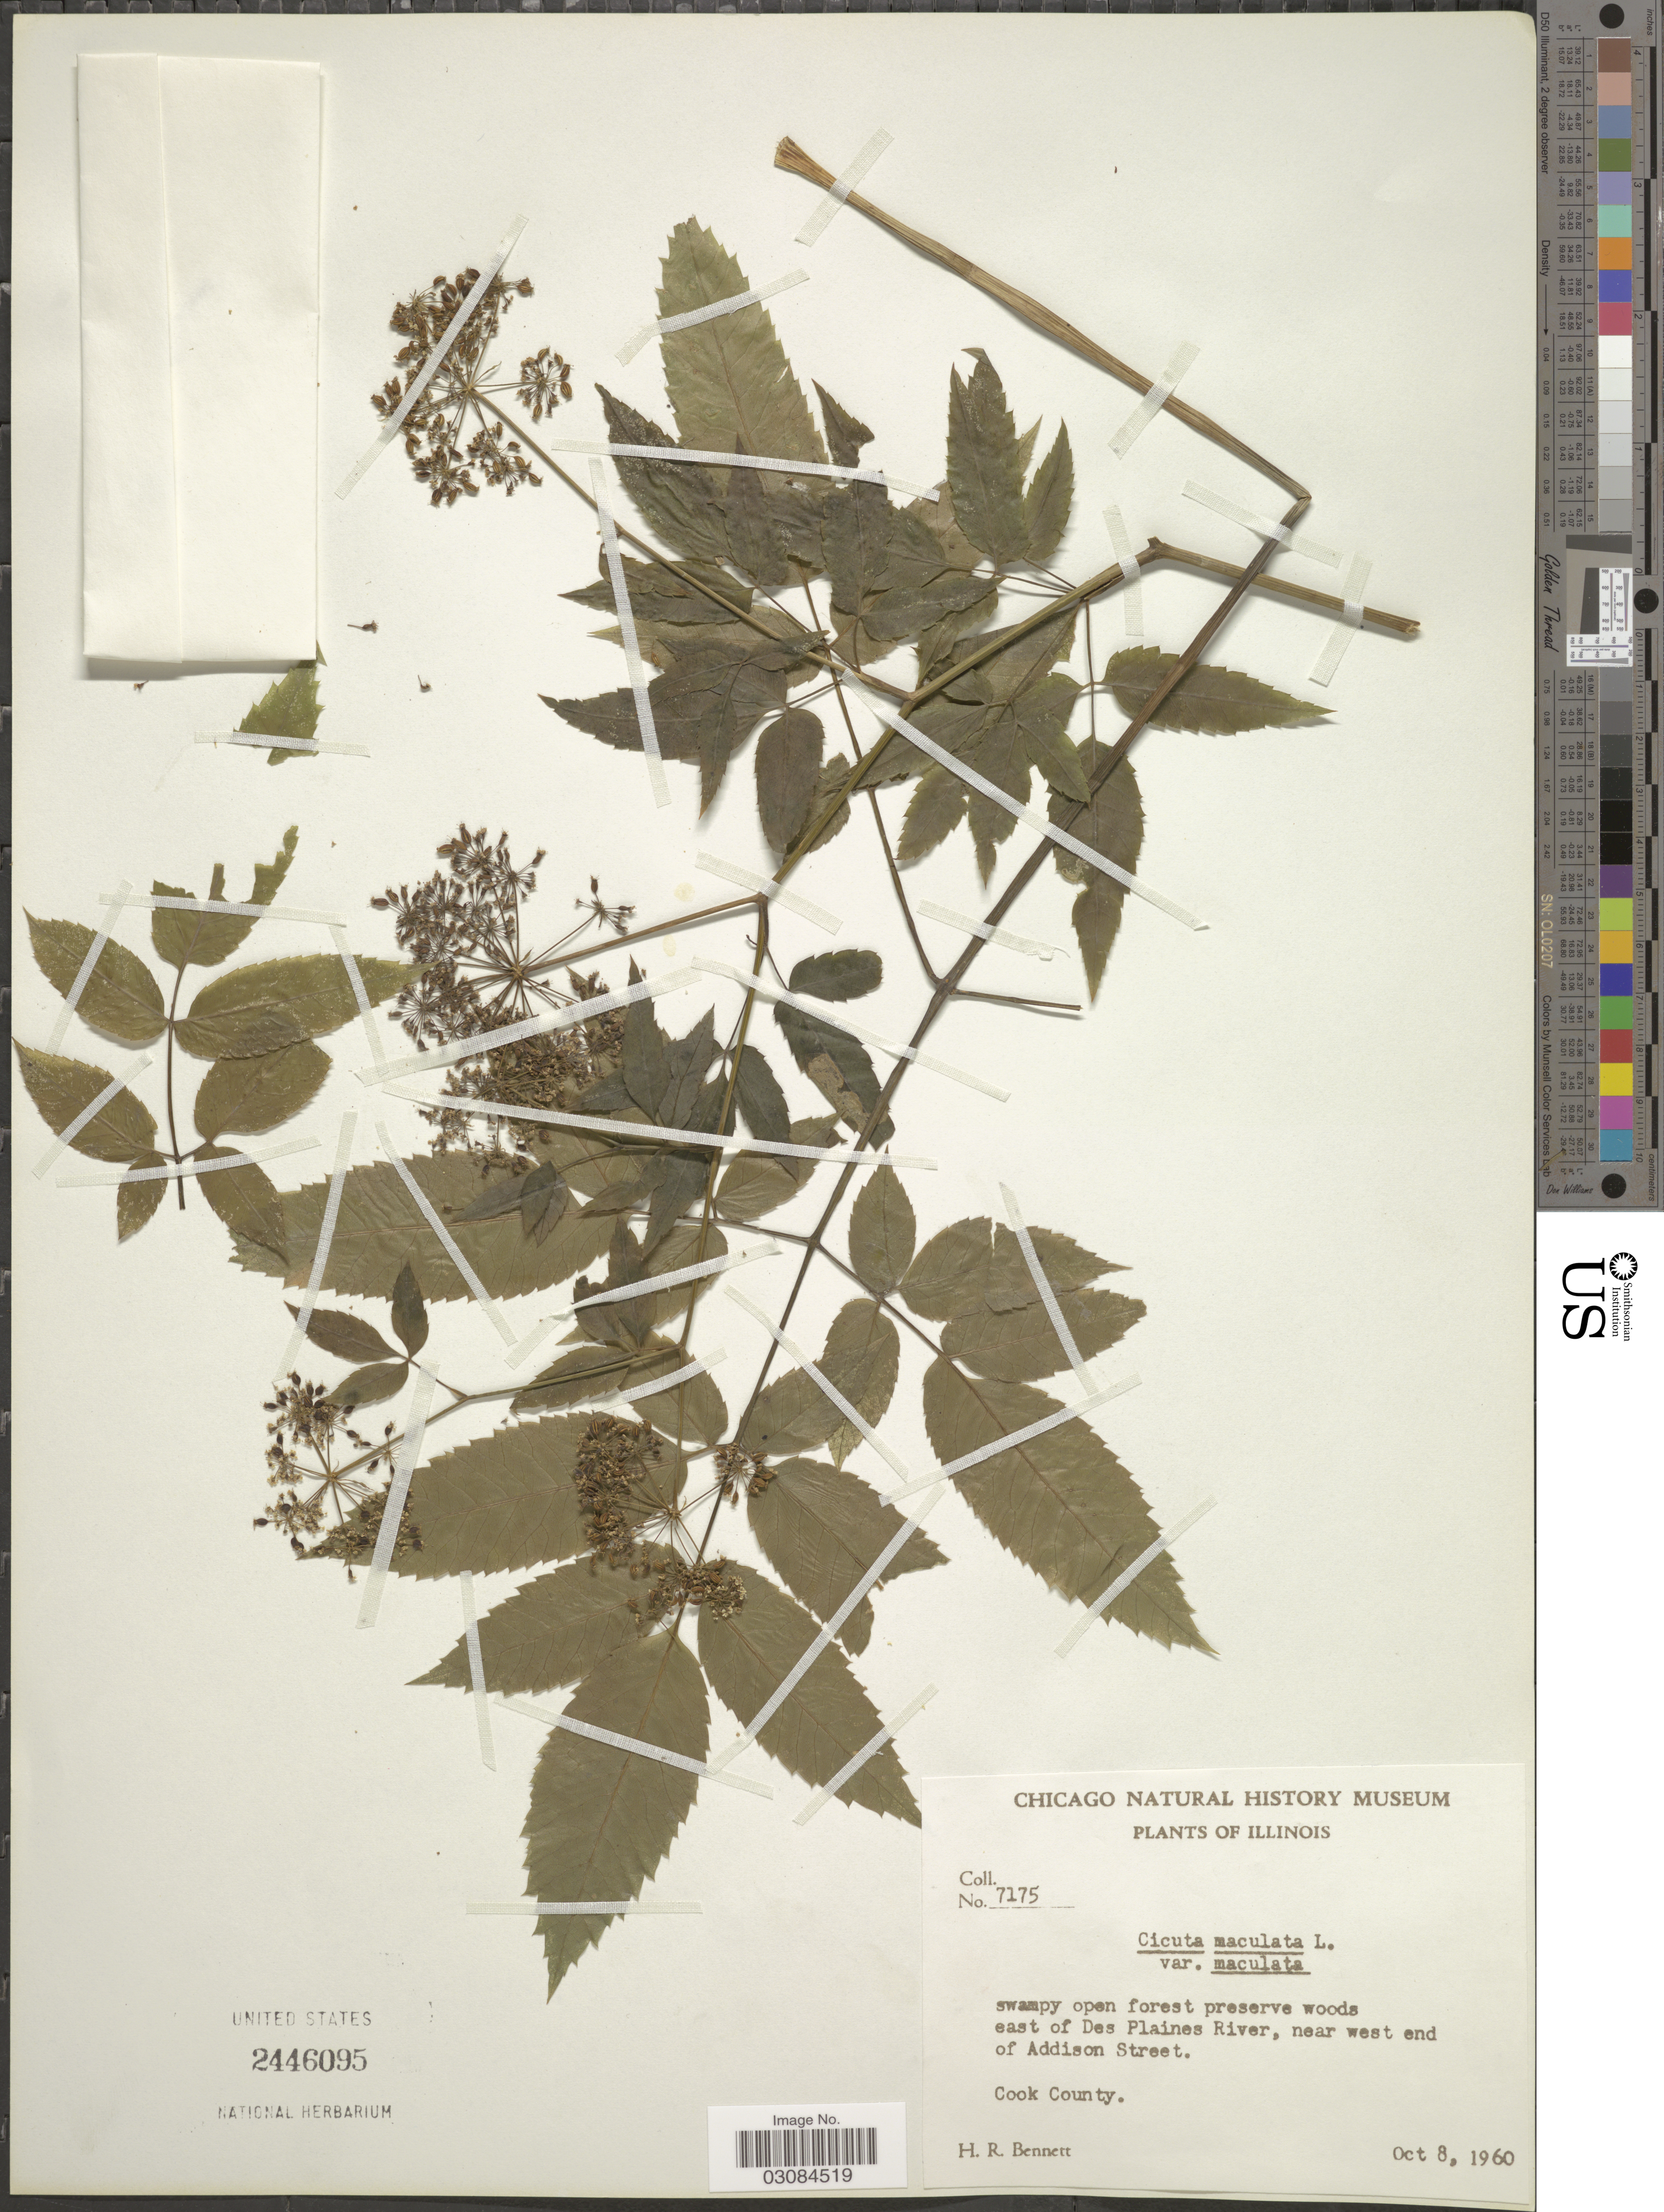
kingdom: Plantae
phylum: Tracheophyta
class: Magnoliopsida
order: Apiales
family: Apiaceae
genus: Cicuta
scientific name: Cicuta maculata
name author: L.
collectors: H. R. Bennett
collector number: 7175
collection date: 1960-10-08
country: United States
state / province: Illinois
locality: Swampy open forest preserve woods east of Des Plaines River, near west end of Addison Street. Cook County.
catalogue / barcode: US 2446095